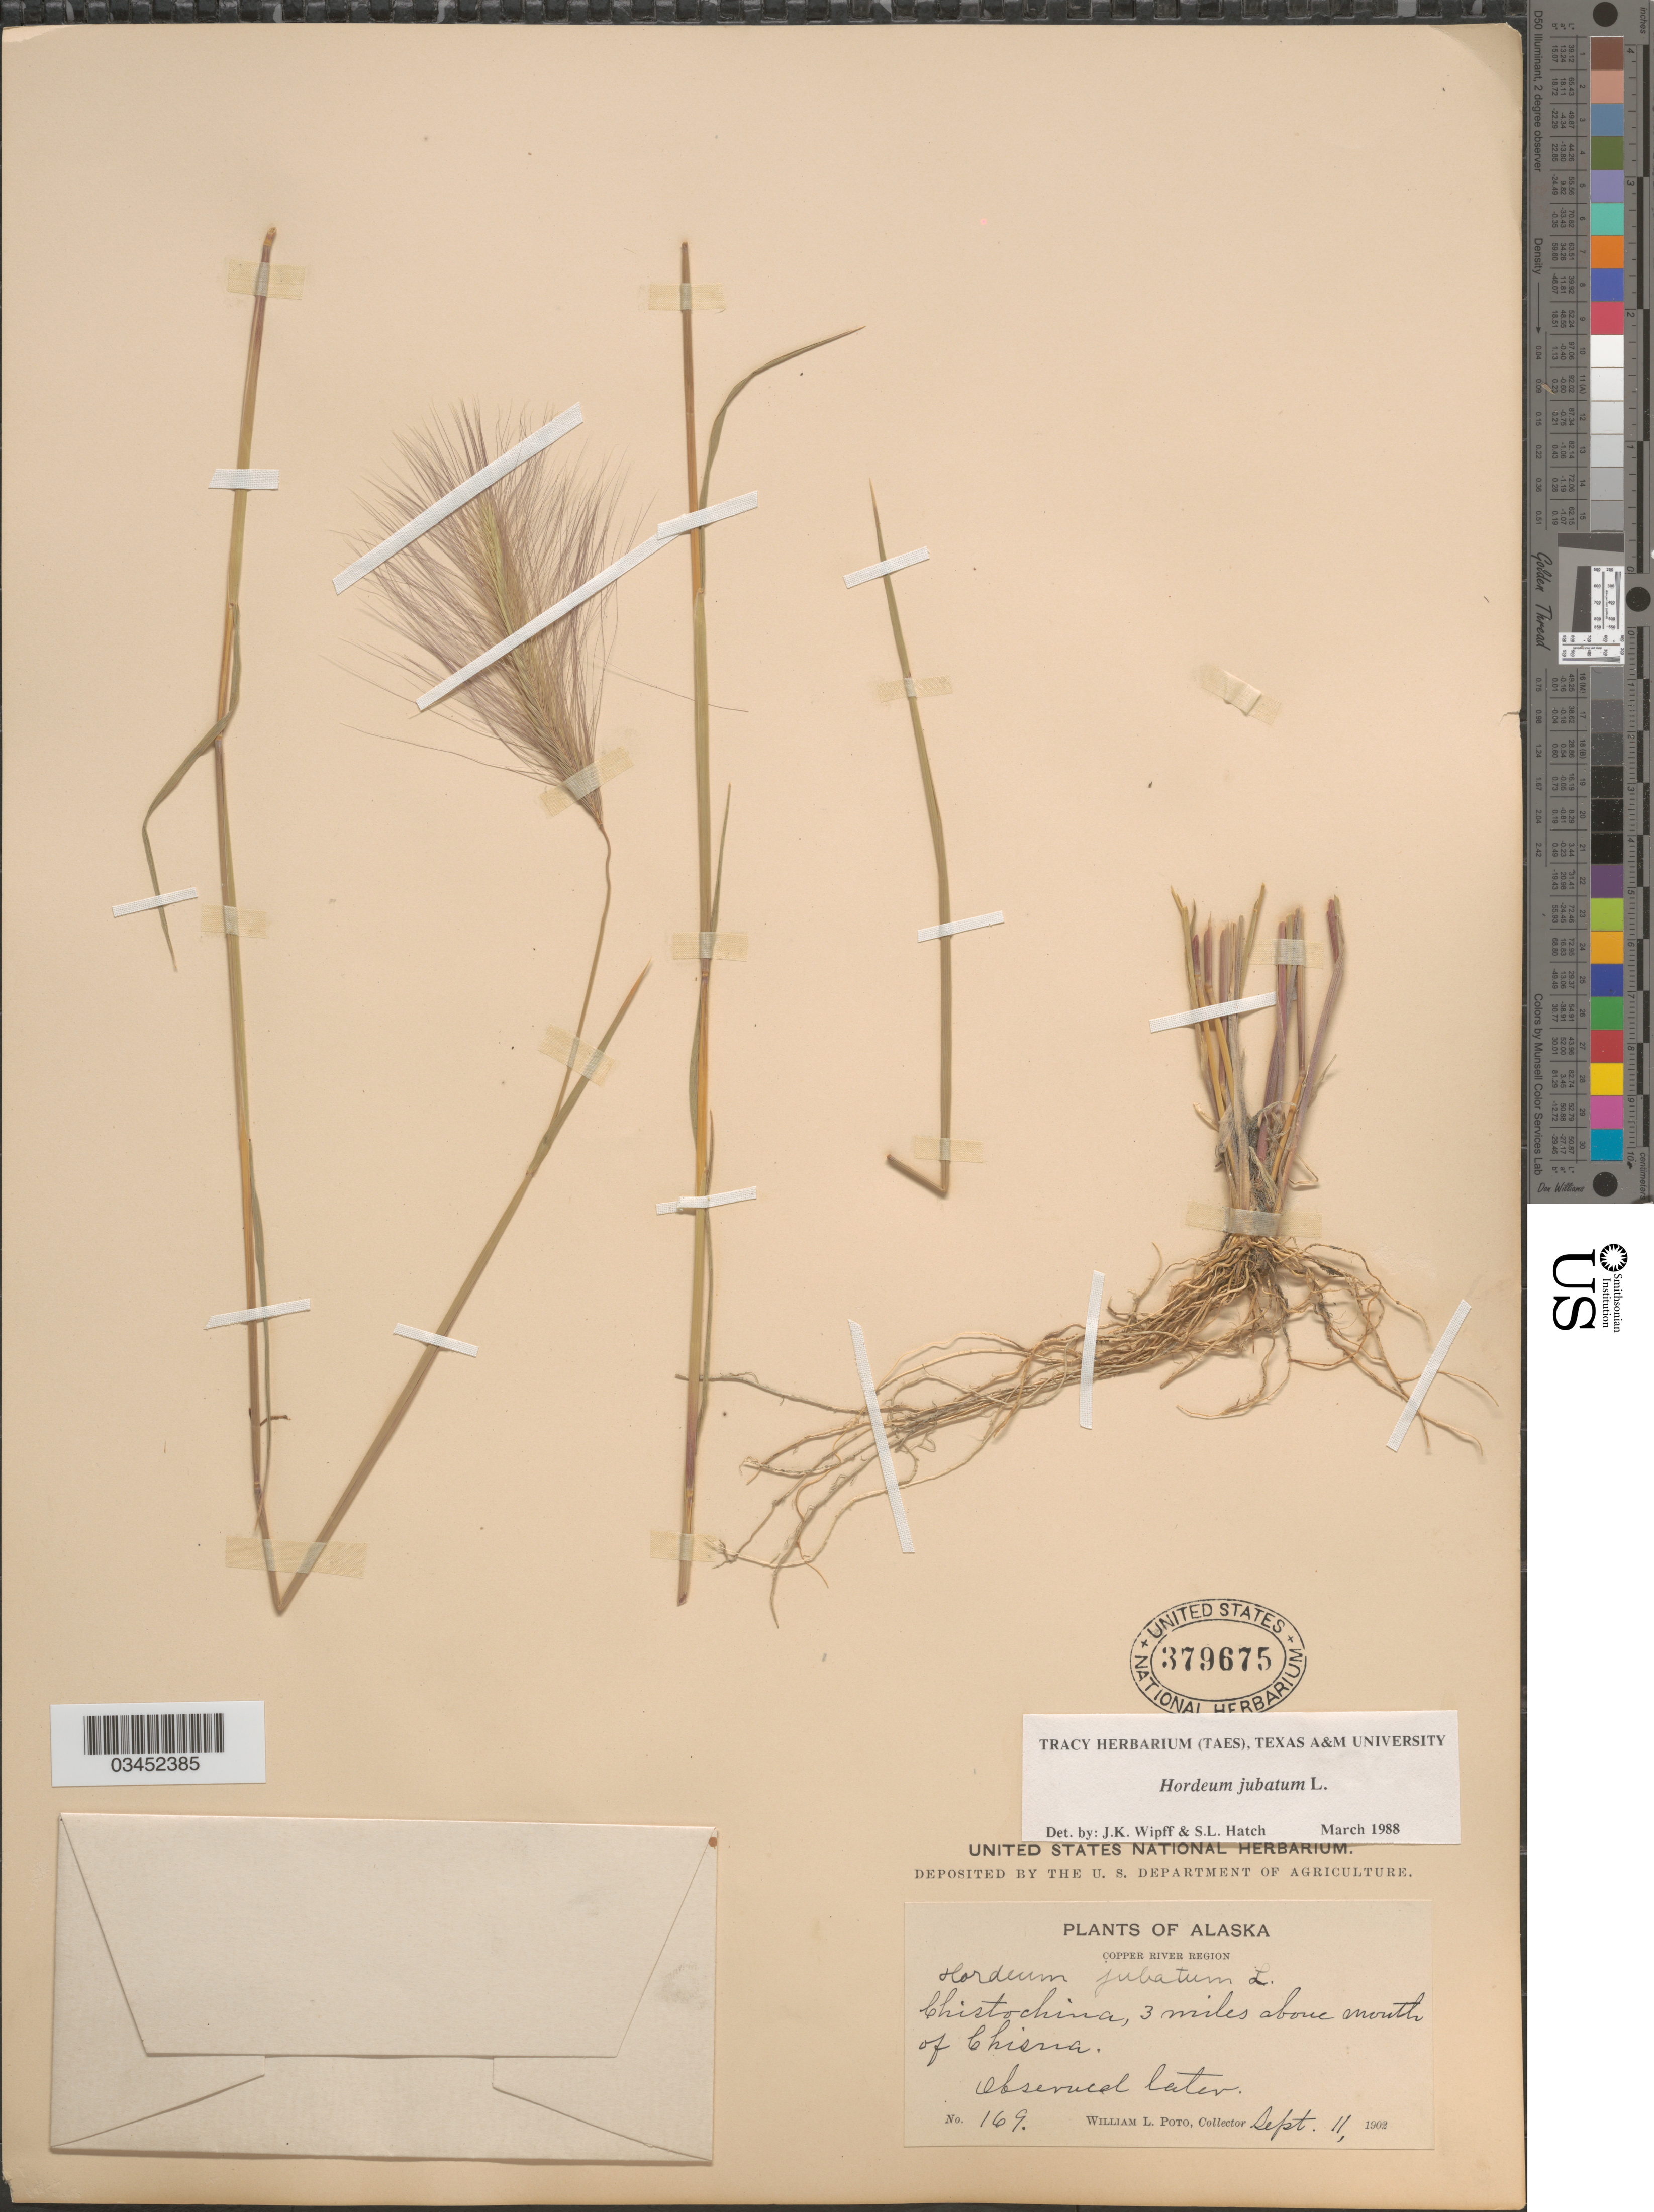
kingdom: Plantae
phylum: Tracheophyta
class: Liliopsida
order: Poales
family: Poaceae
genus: Hordeum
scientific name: Hordeum jubatum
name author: L.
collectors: W. Poto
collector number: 169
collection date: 1902-09-11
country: United States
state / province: Alaska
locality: Copper River Region. Chistochina, 3 miles above mouth of Chisna.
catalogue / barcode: US 379675